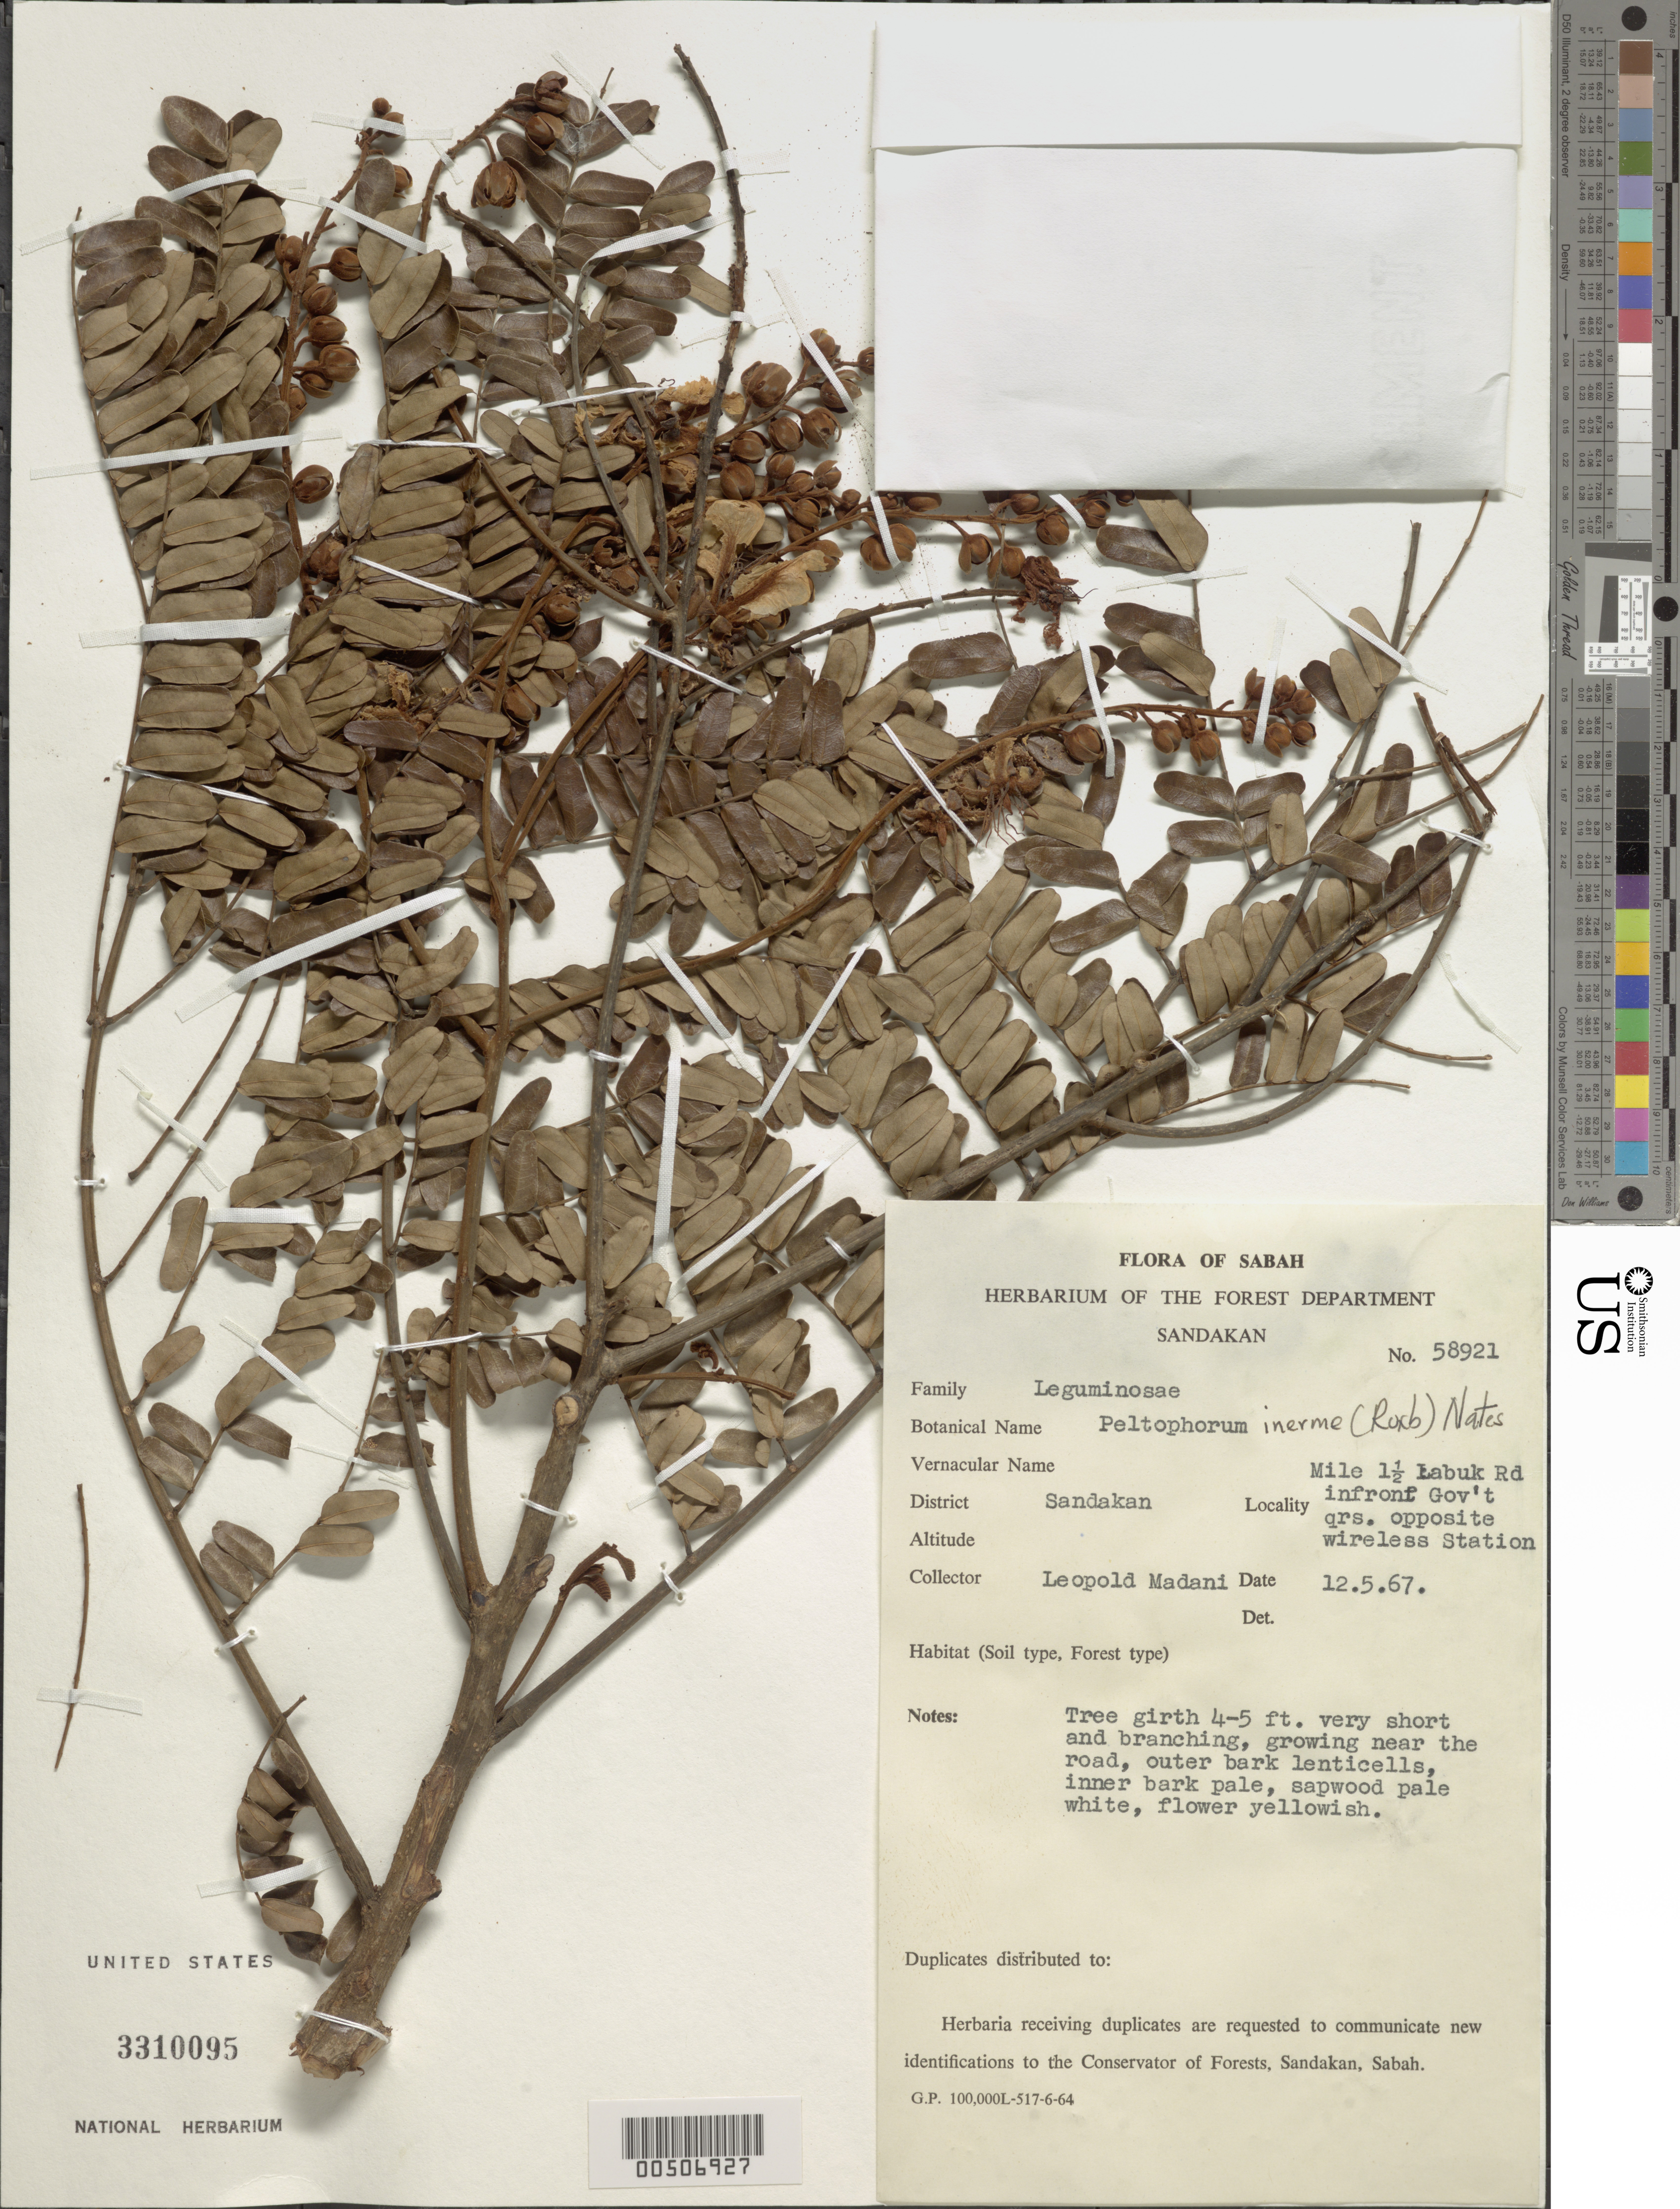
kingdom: Plantae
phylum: Tracheophyta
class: Magnoliopsida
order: Fabales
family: Fabaceae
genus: Peltophorum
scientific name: Peltophorum pterocarpum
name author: (DC.) Backer ex K. Heyne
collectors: L. Madani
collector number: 58921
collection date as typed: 12 May 1967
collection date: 1967-05-12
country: Malaysia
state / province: Sabah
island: Borneo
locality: Sandakan,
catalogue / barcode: US 3310095